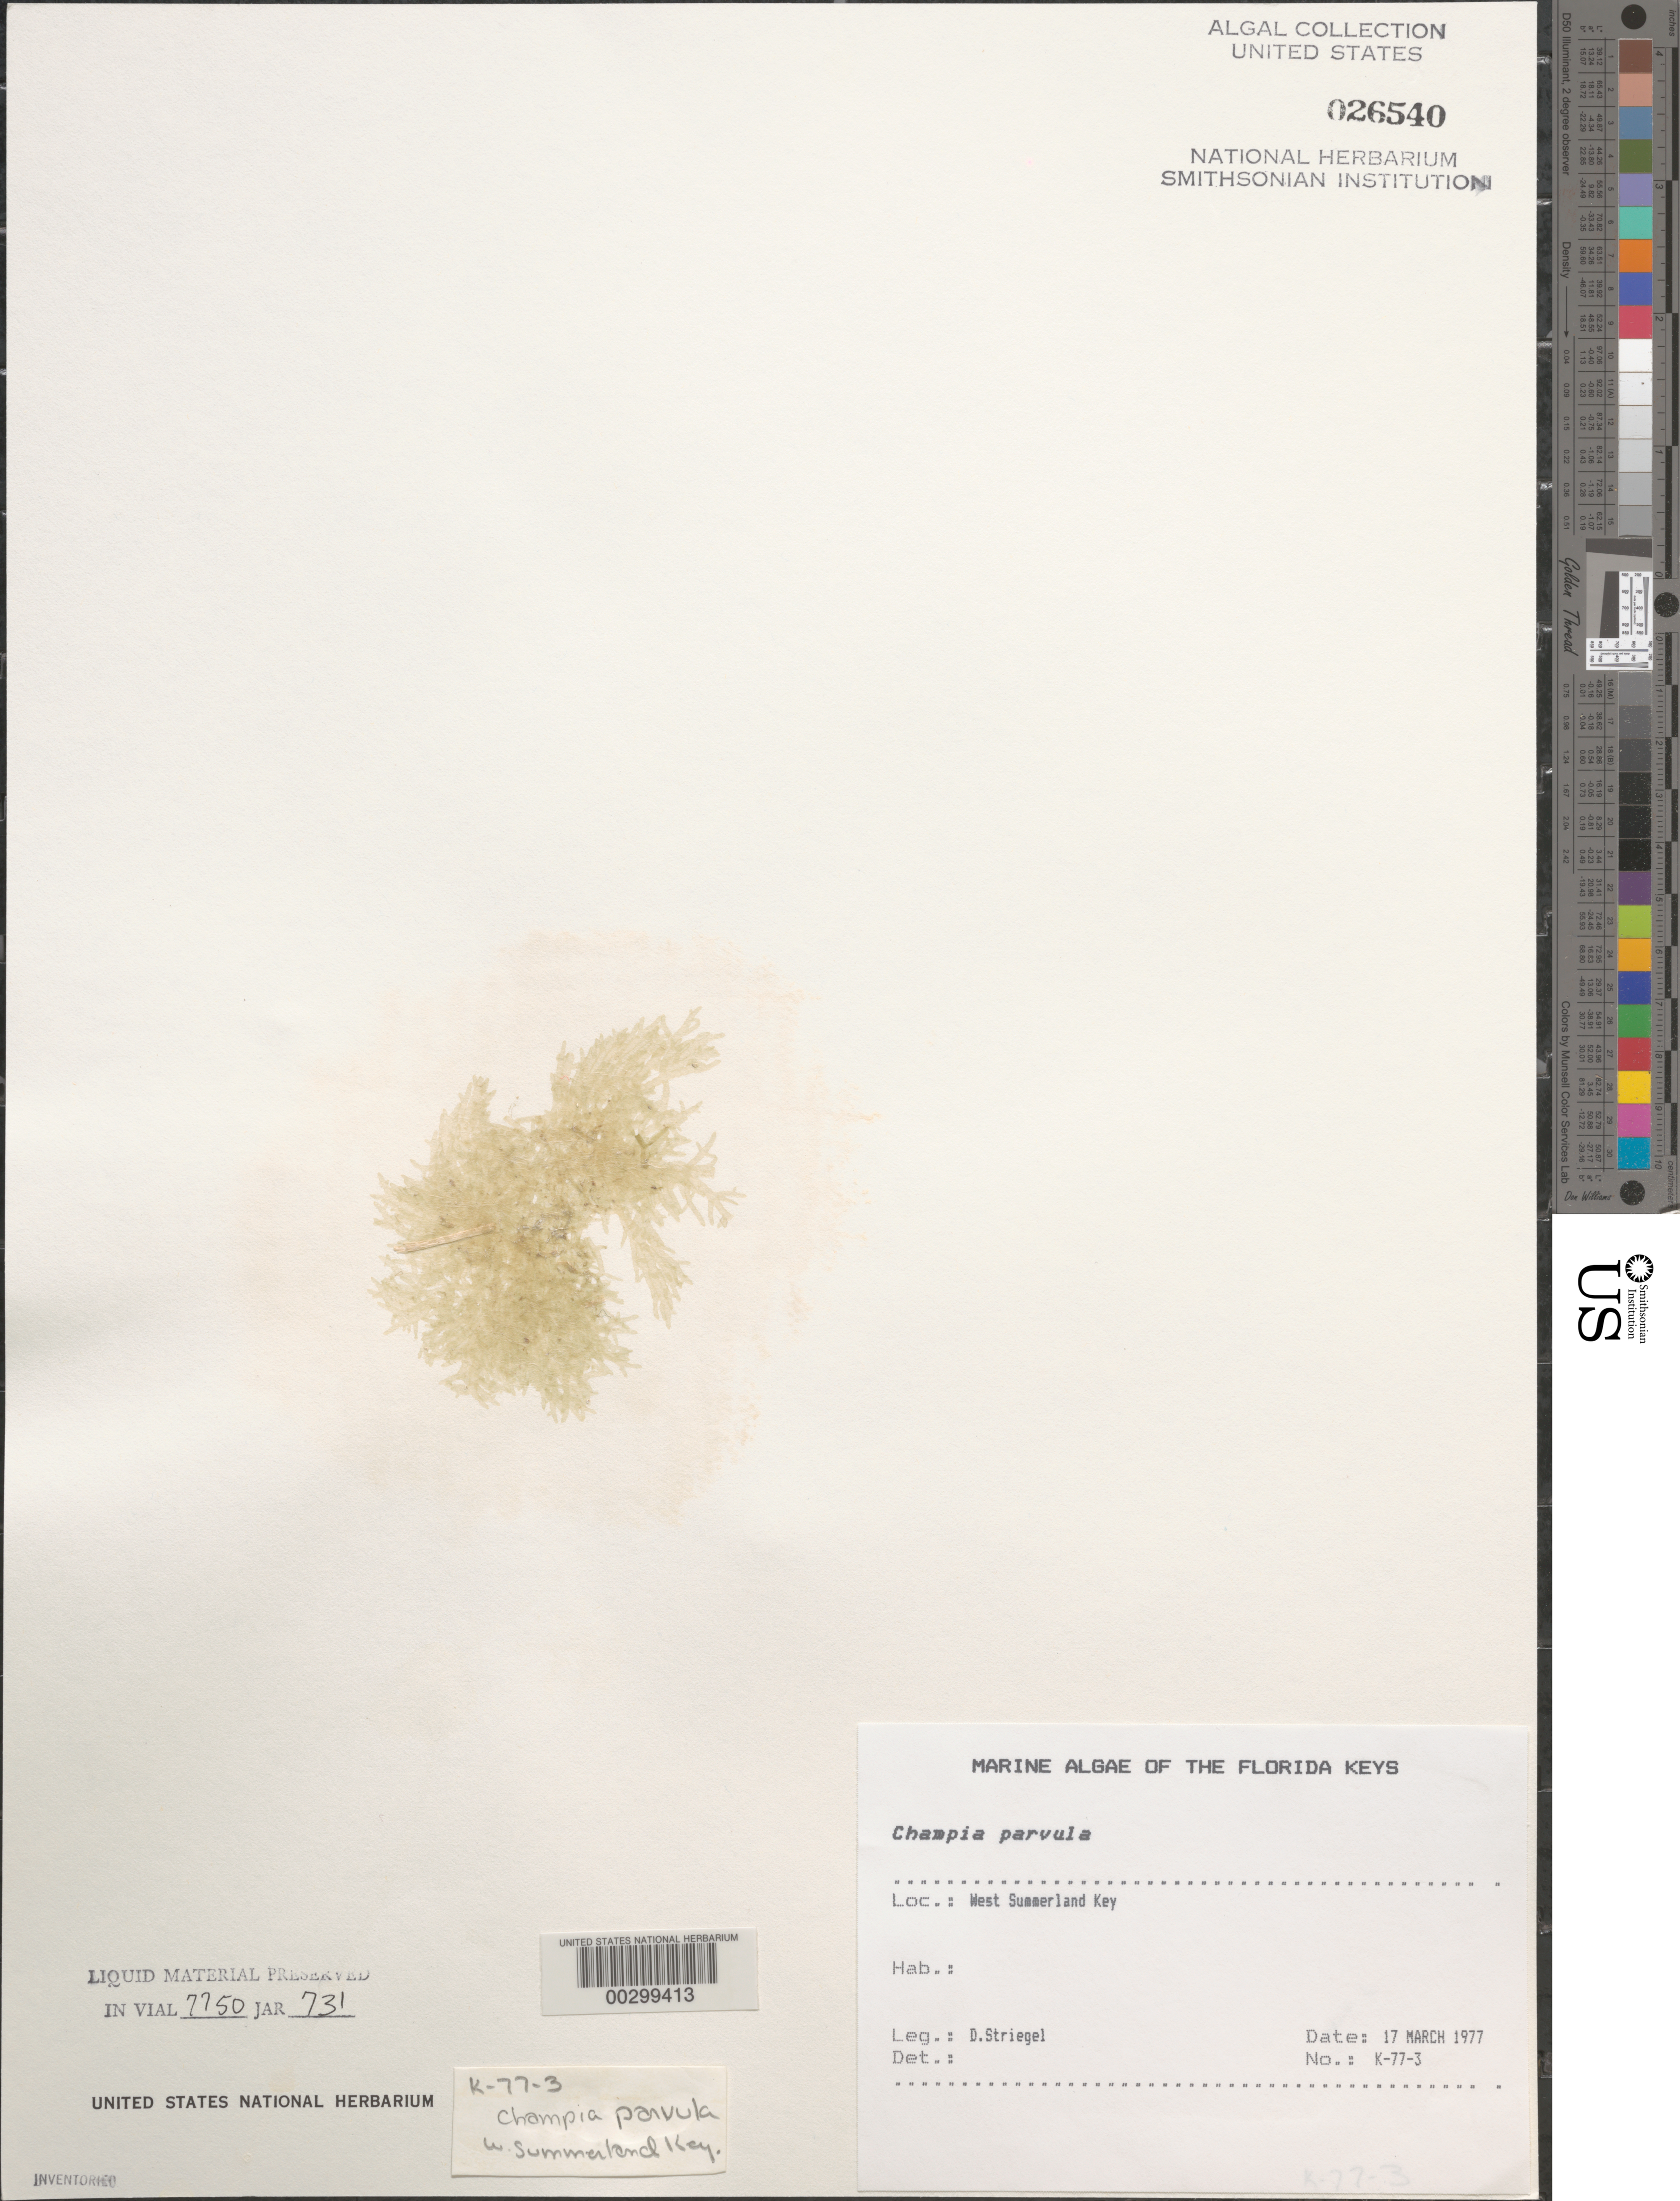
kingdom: Plantae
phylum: Rhodophyta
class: Florideophyceae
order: Rhodymeniales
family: Champiaceae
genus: Champia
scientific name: Champia parvula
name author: (C. Agardh) Harv.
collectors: D. Striegel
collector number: K-77-3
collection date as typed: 17 Mar 1977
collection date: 1977-03-17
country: United States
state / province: Florida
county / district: Monroe County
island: West Summerland Key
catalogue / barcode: US 26540